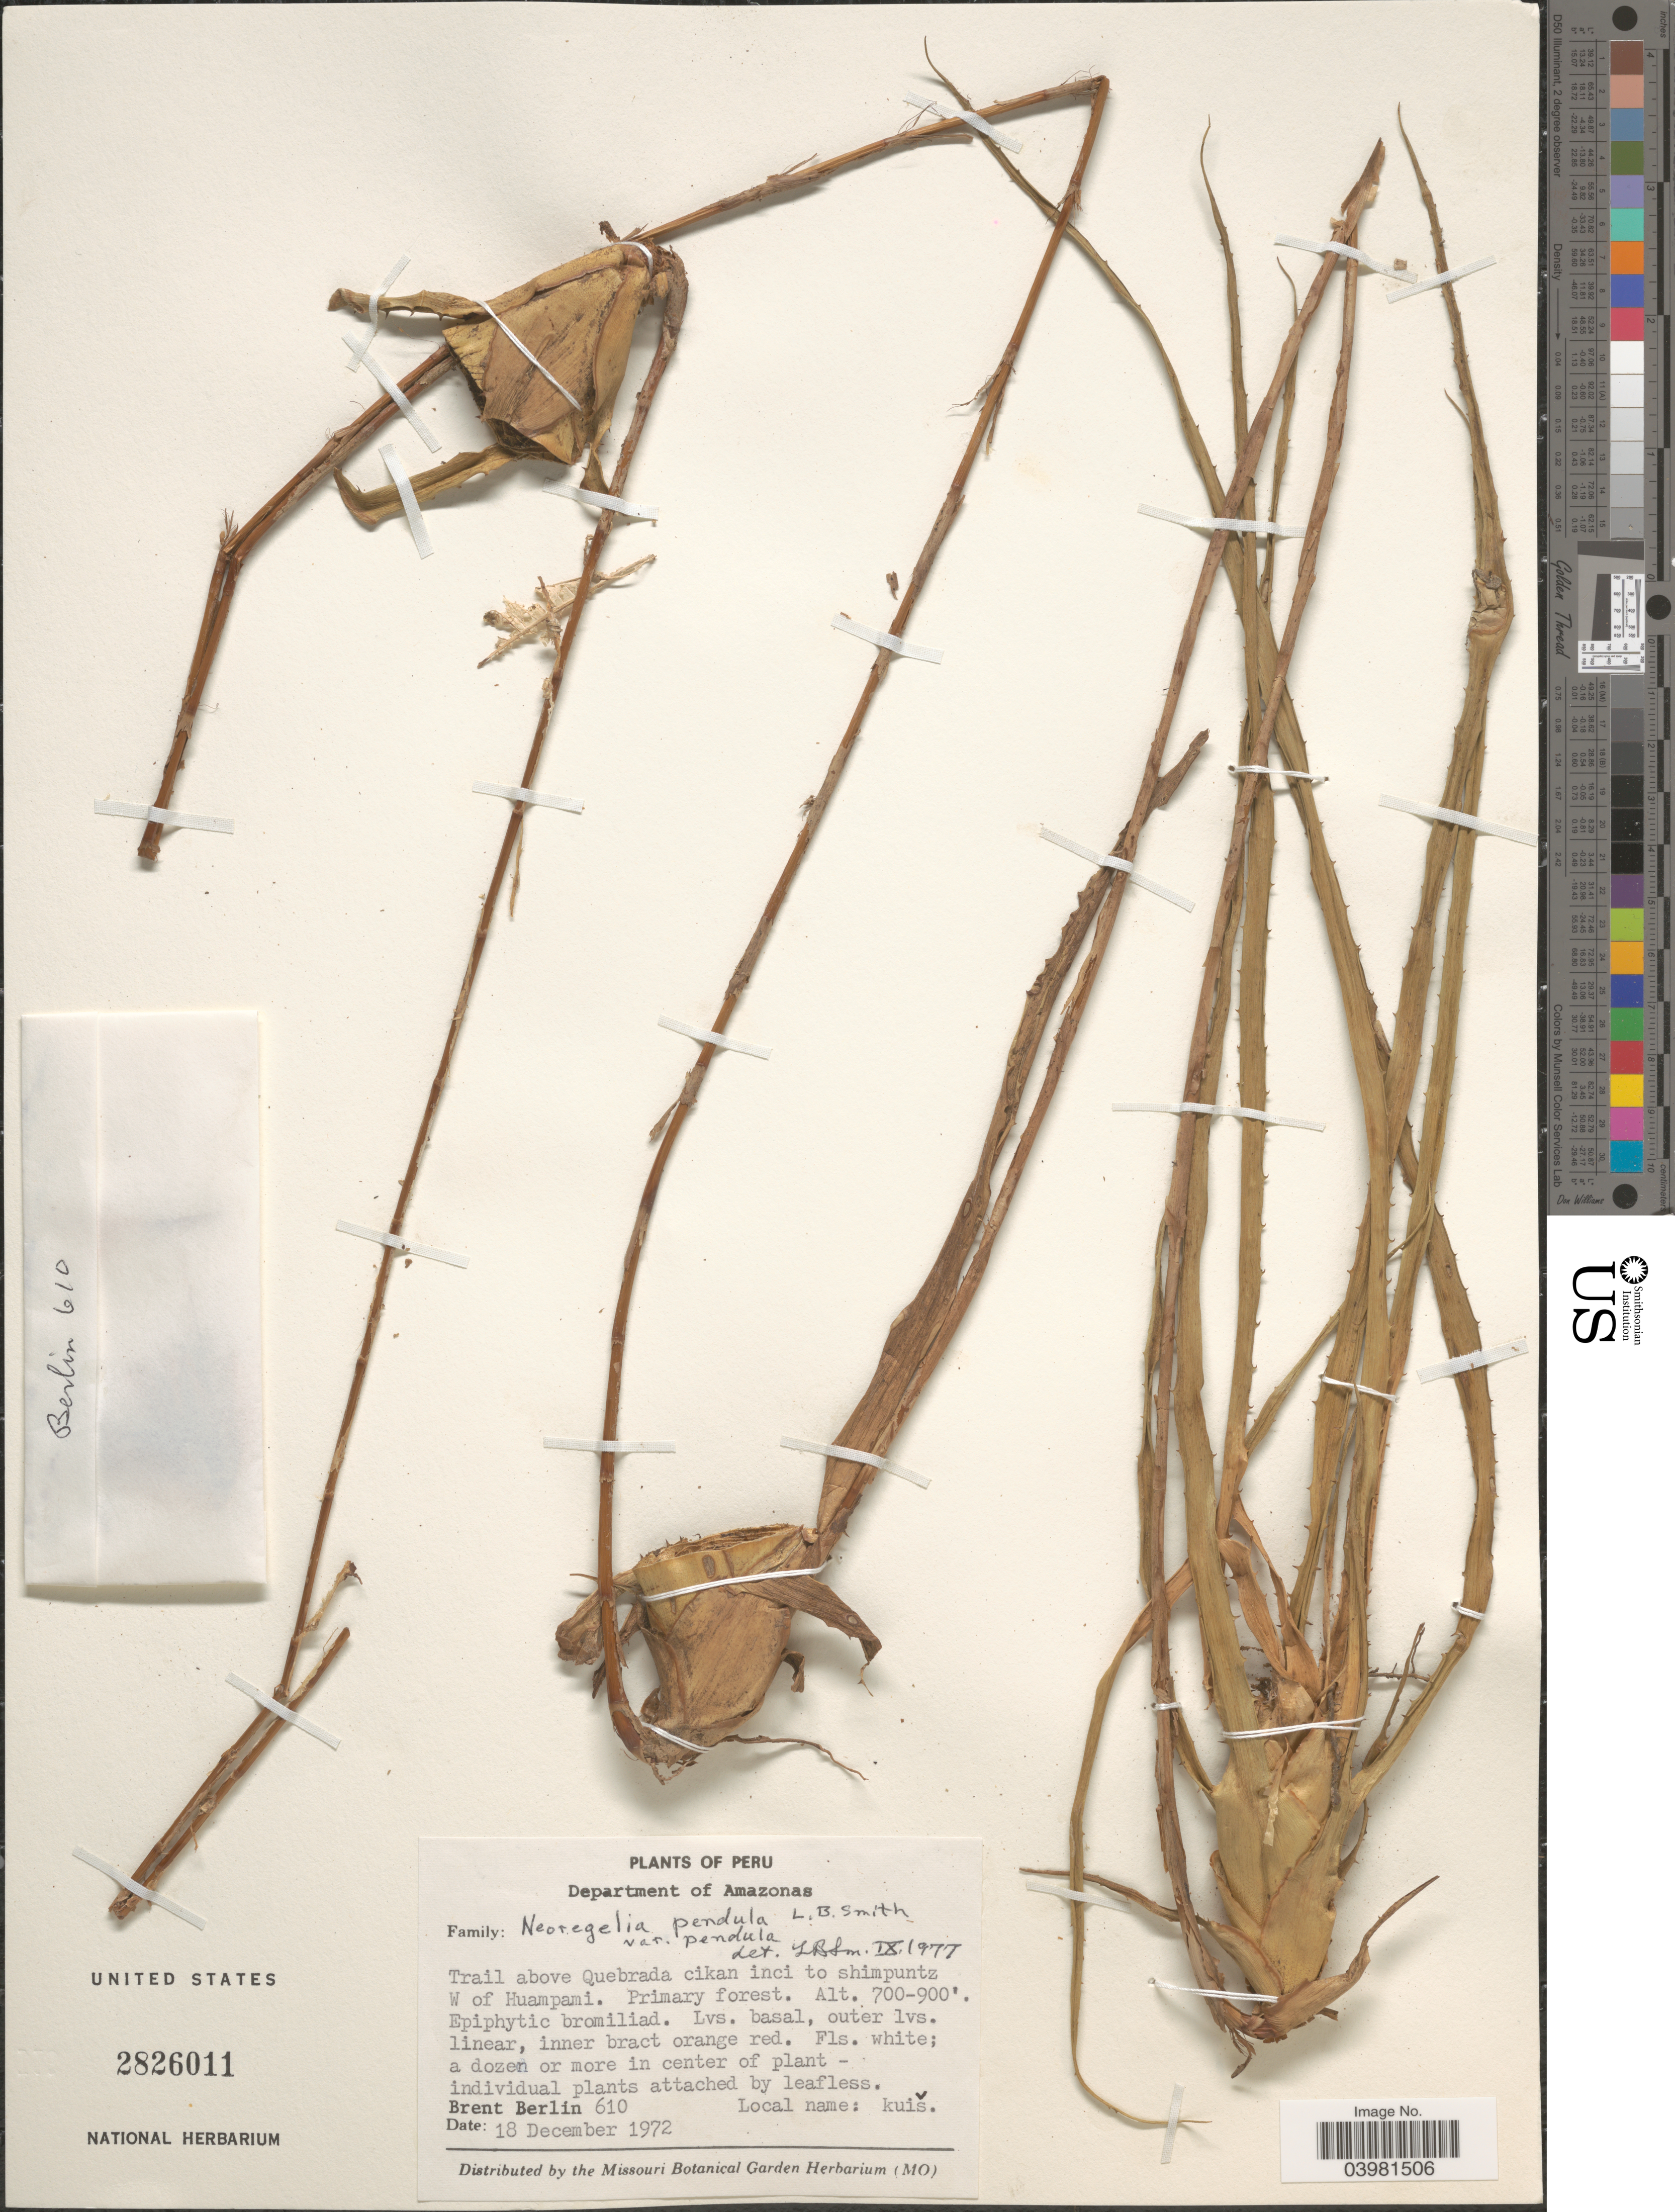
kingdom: Plantae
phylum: Tracheophyta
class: Liliopsida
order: Poales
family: Bromeliaceae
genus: Neoregelia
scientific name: Neoregelia pendula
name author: L.B. Sm.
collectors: B. Berlin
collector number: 610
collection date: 1972-12-18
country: Peru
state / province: Amazonas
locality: Department of Amazonas. Trail above Quebrada cikan inci to shimpuntz W of Huampami.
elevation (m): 213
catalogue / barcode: US 2826011